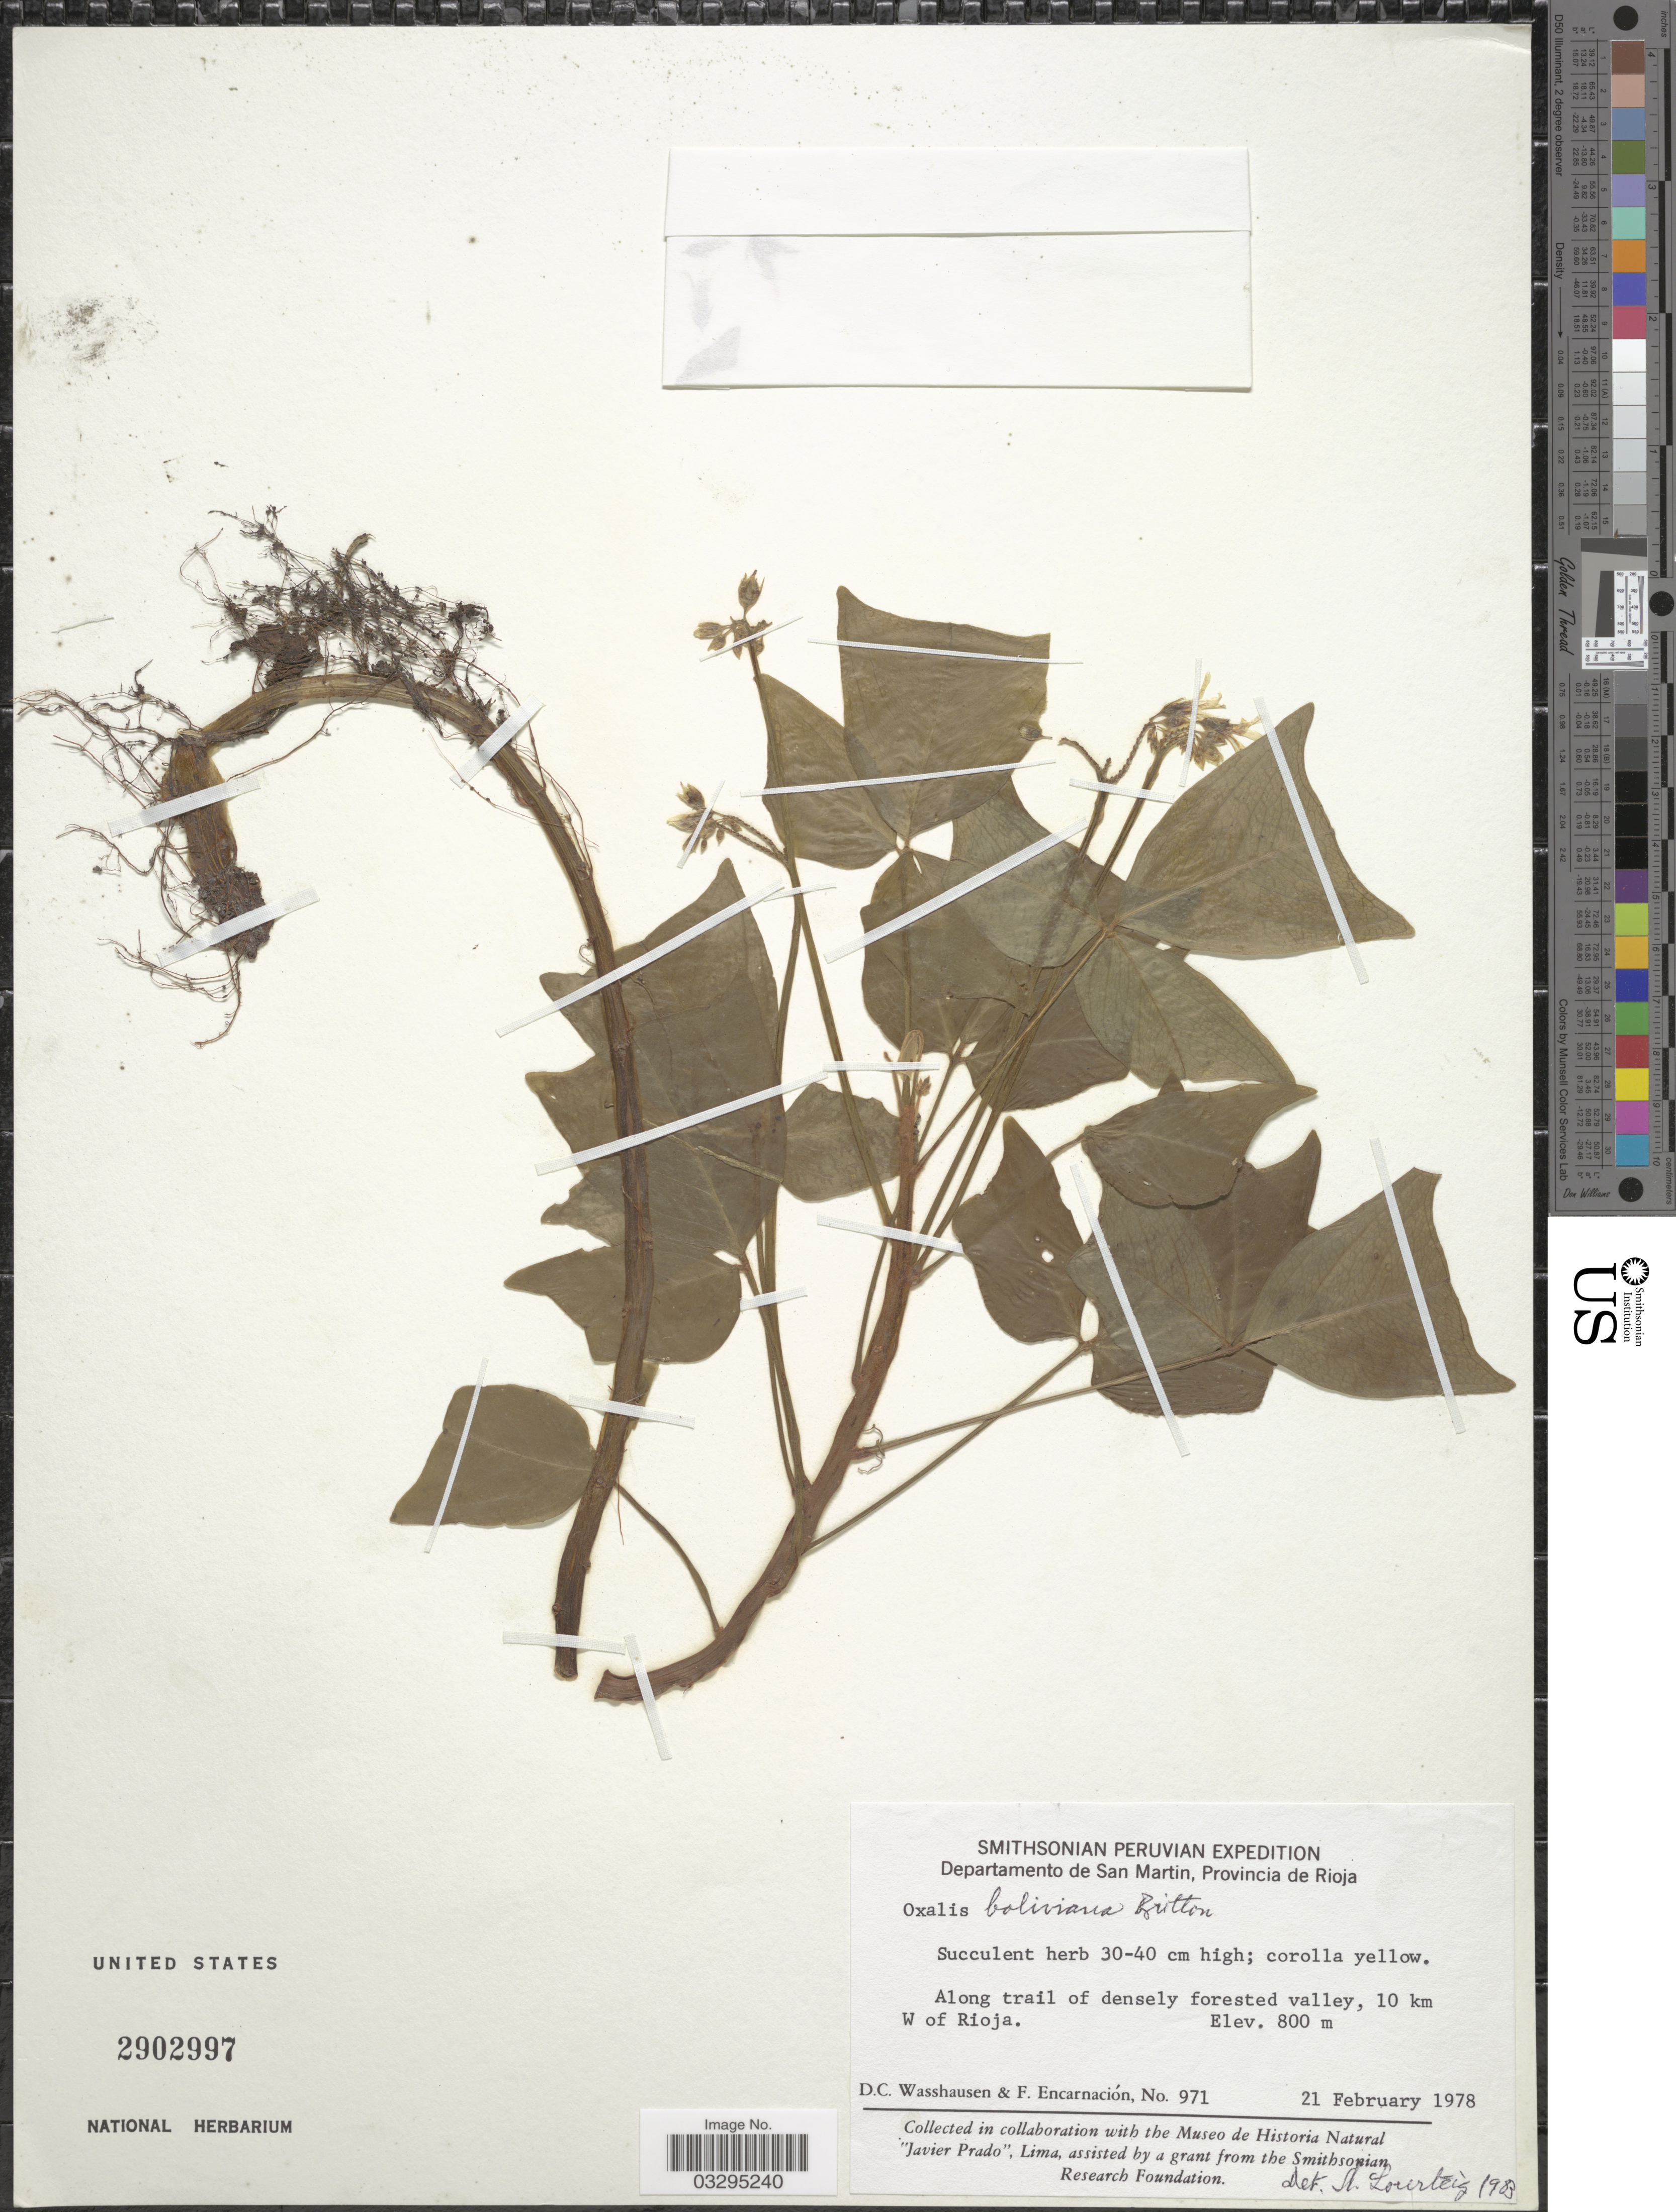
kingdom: Plantae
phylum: Tracheophyta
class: Magnoliopsida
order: Oxalidales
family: Oxalidaceae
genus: Oxalis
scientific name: Oxalis boliviana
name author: Britton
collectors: D. C. Wasshausen & F. Encarnación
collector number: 971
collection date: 1978-02-21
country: Peru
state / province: San Martín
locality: Departamento de San Martin, Provincia de Rioja. Along trail of densely forested valley, 10 km W of Rioja.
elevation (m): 800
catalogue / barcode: US 2902997